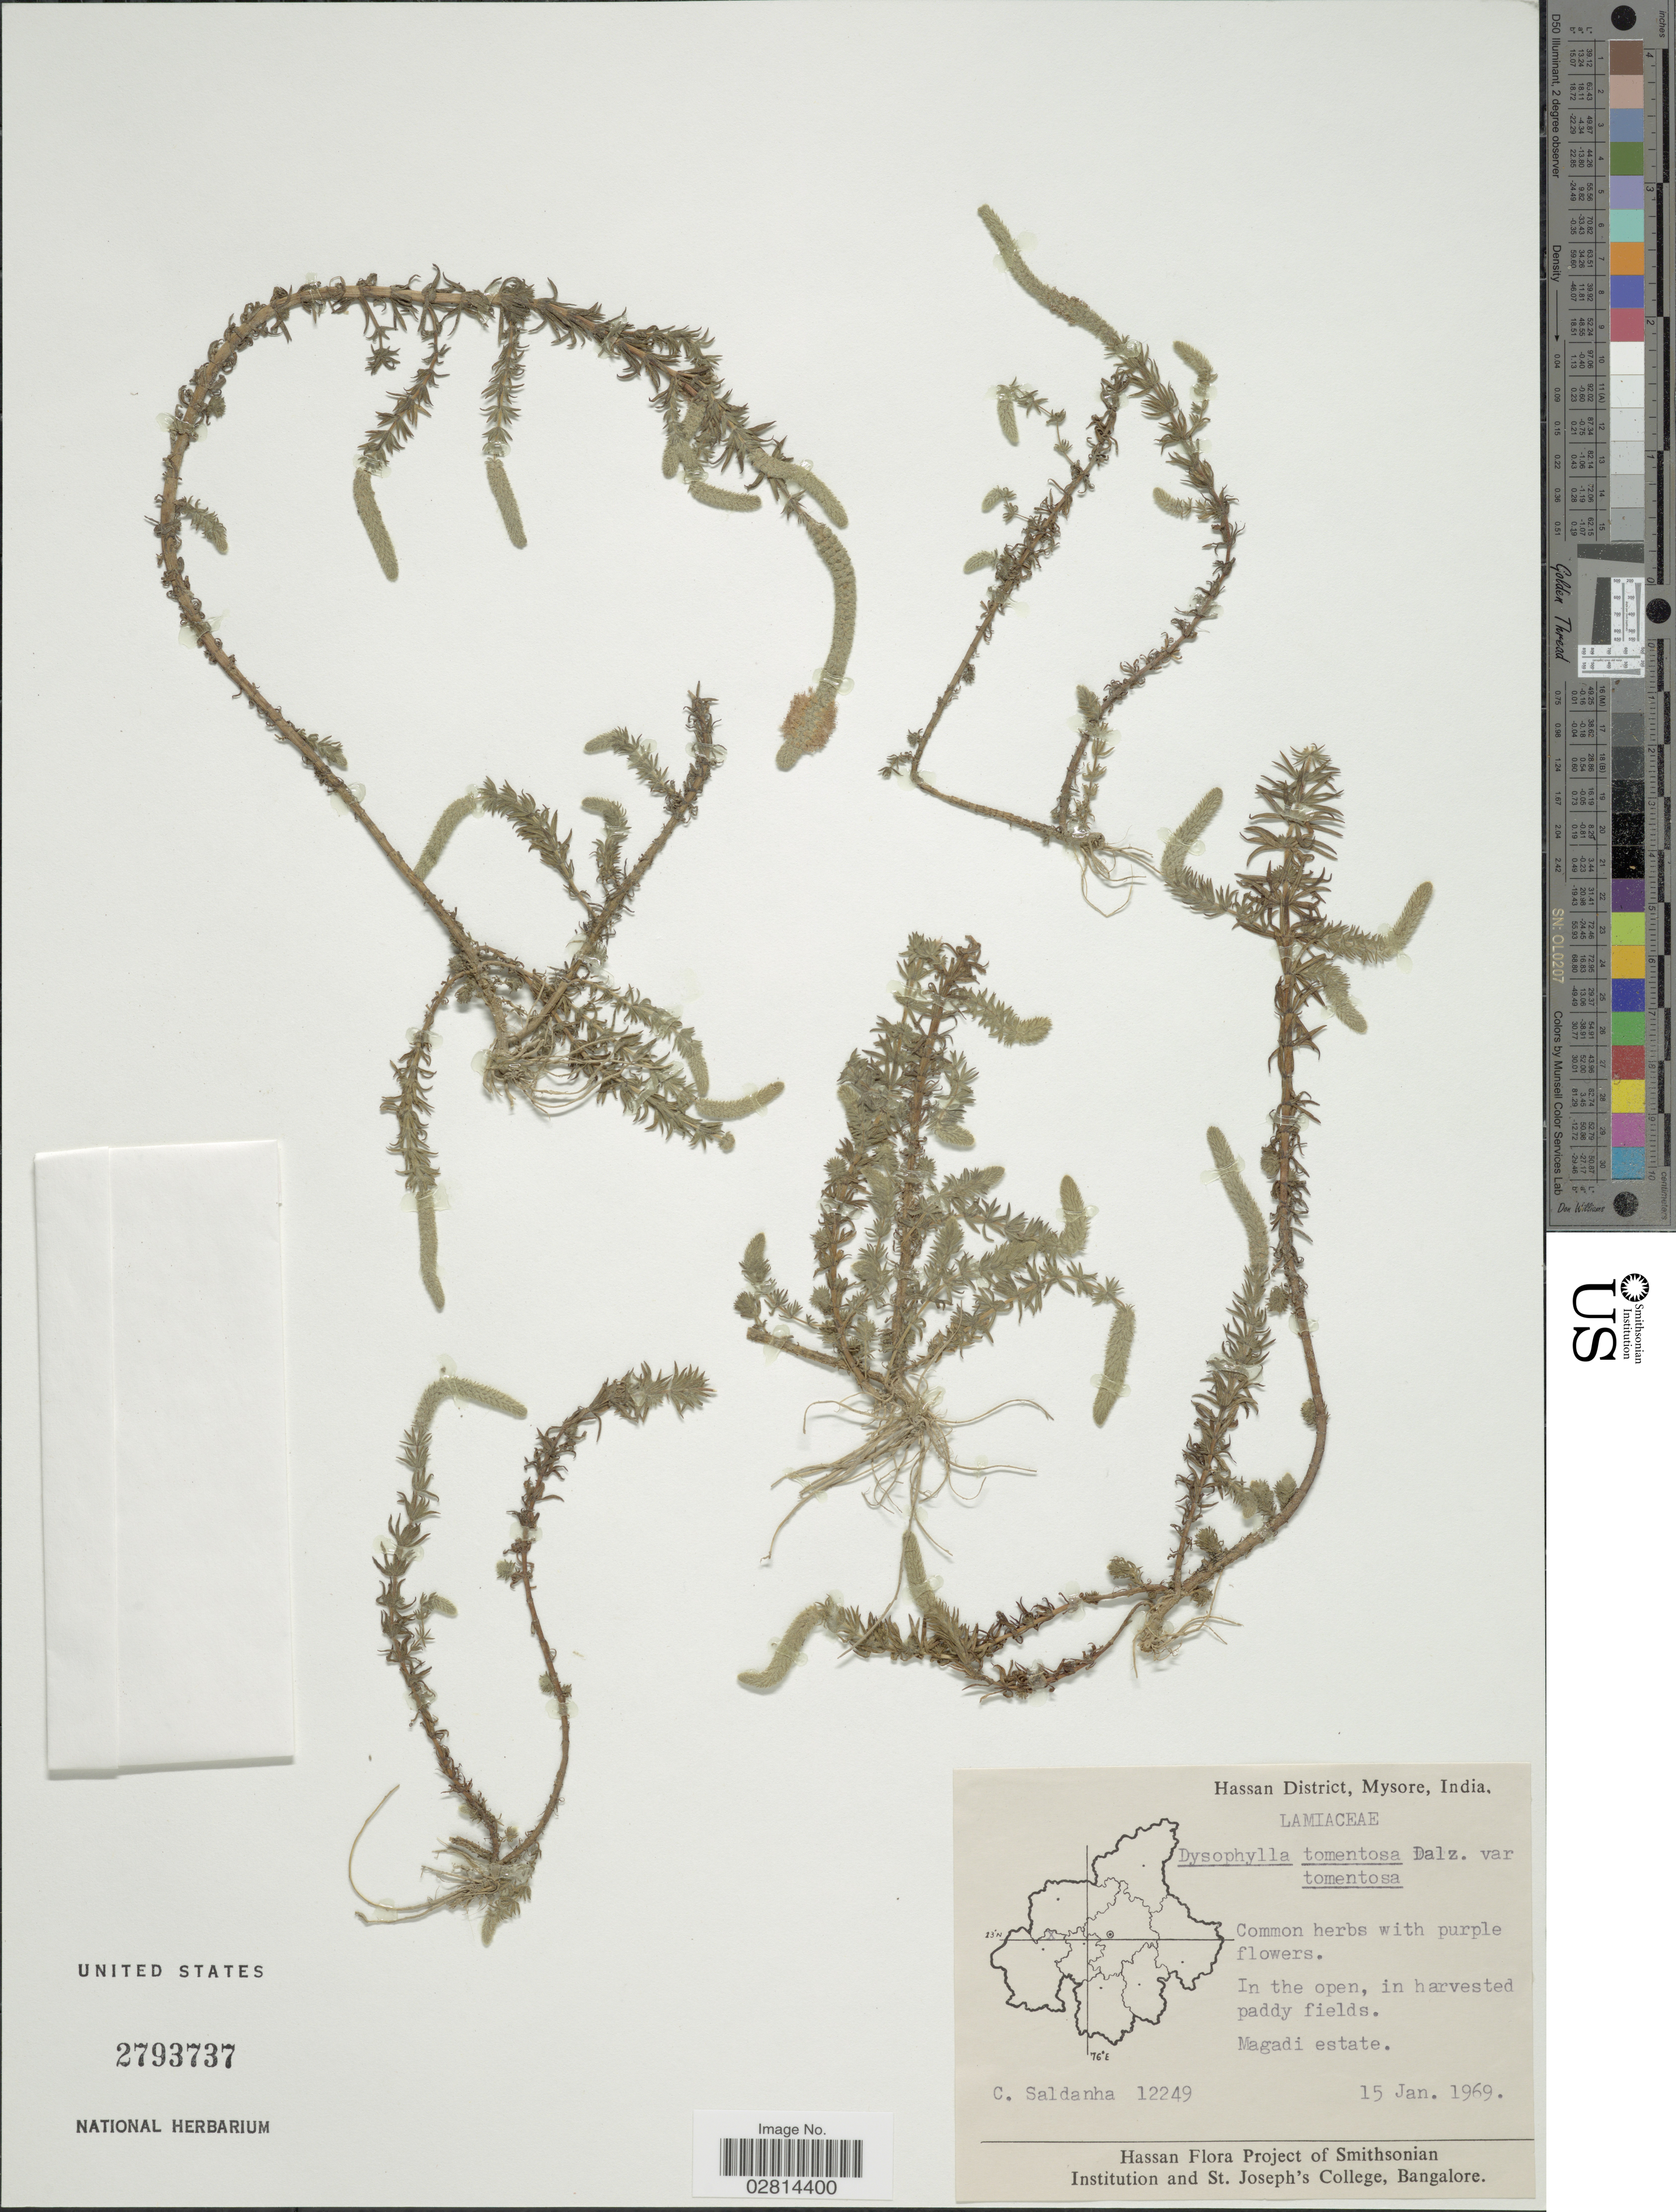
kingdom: Plantae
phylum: Tracheophyta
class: Magnoliopsida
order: Lamiales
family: Lamiaceae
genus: Pogostemon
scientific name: Pogostemon stellatus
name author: (Lour.) Kuntze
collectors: C. Saldanha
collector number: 12249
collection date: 1969-01-15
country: India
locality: Hassan District, Mysore. Magadi estate.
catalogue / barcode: US 2793737